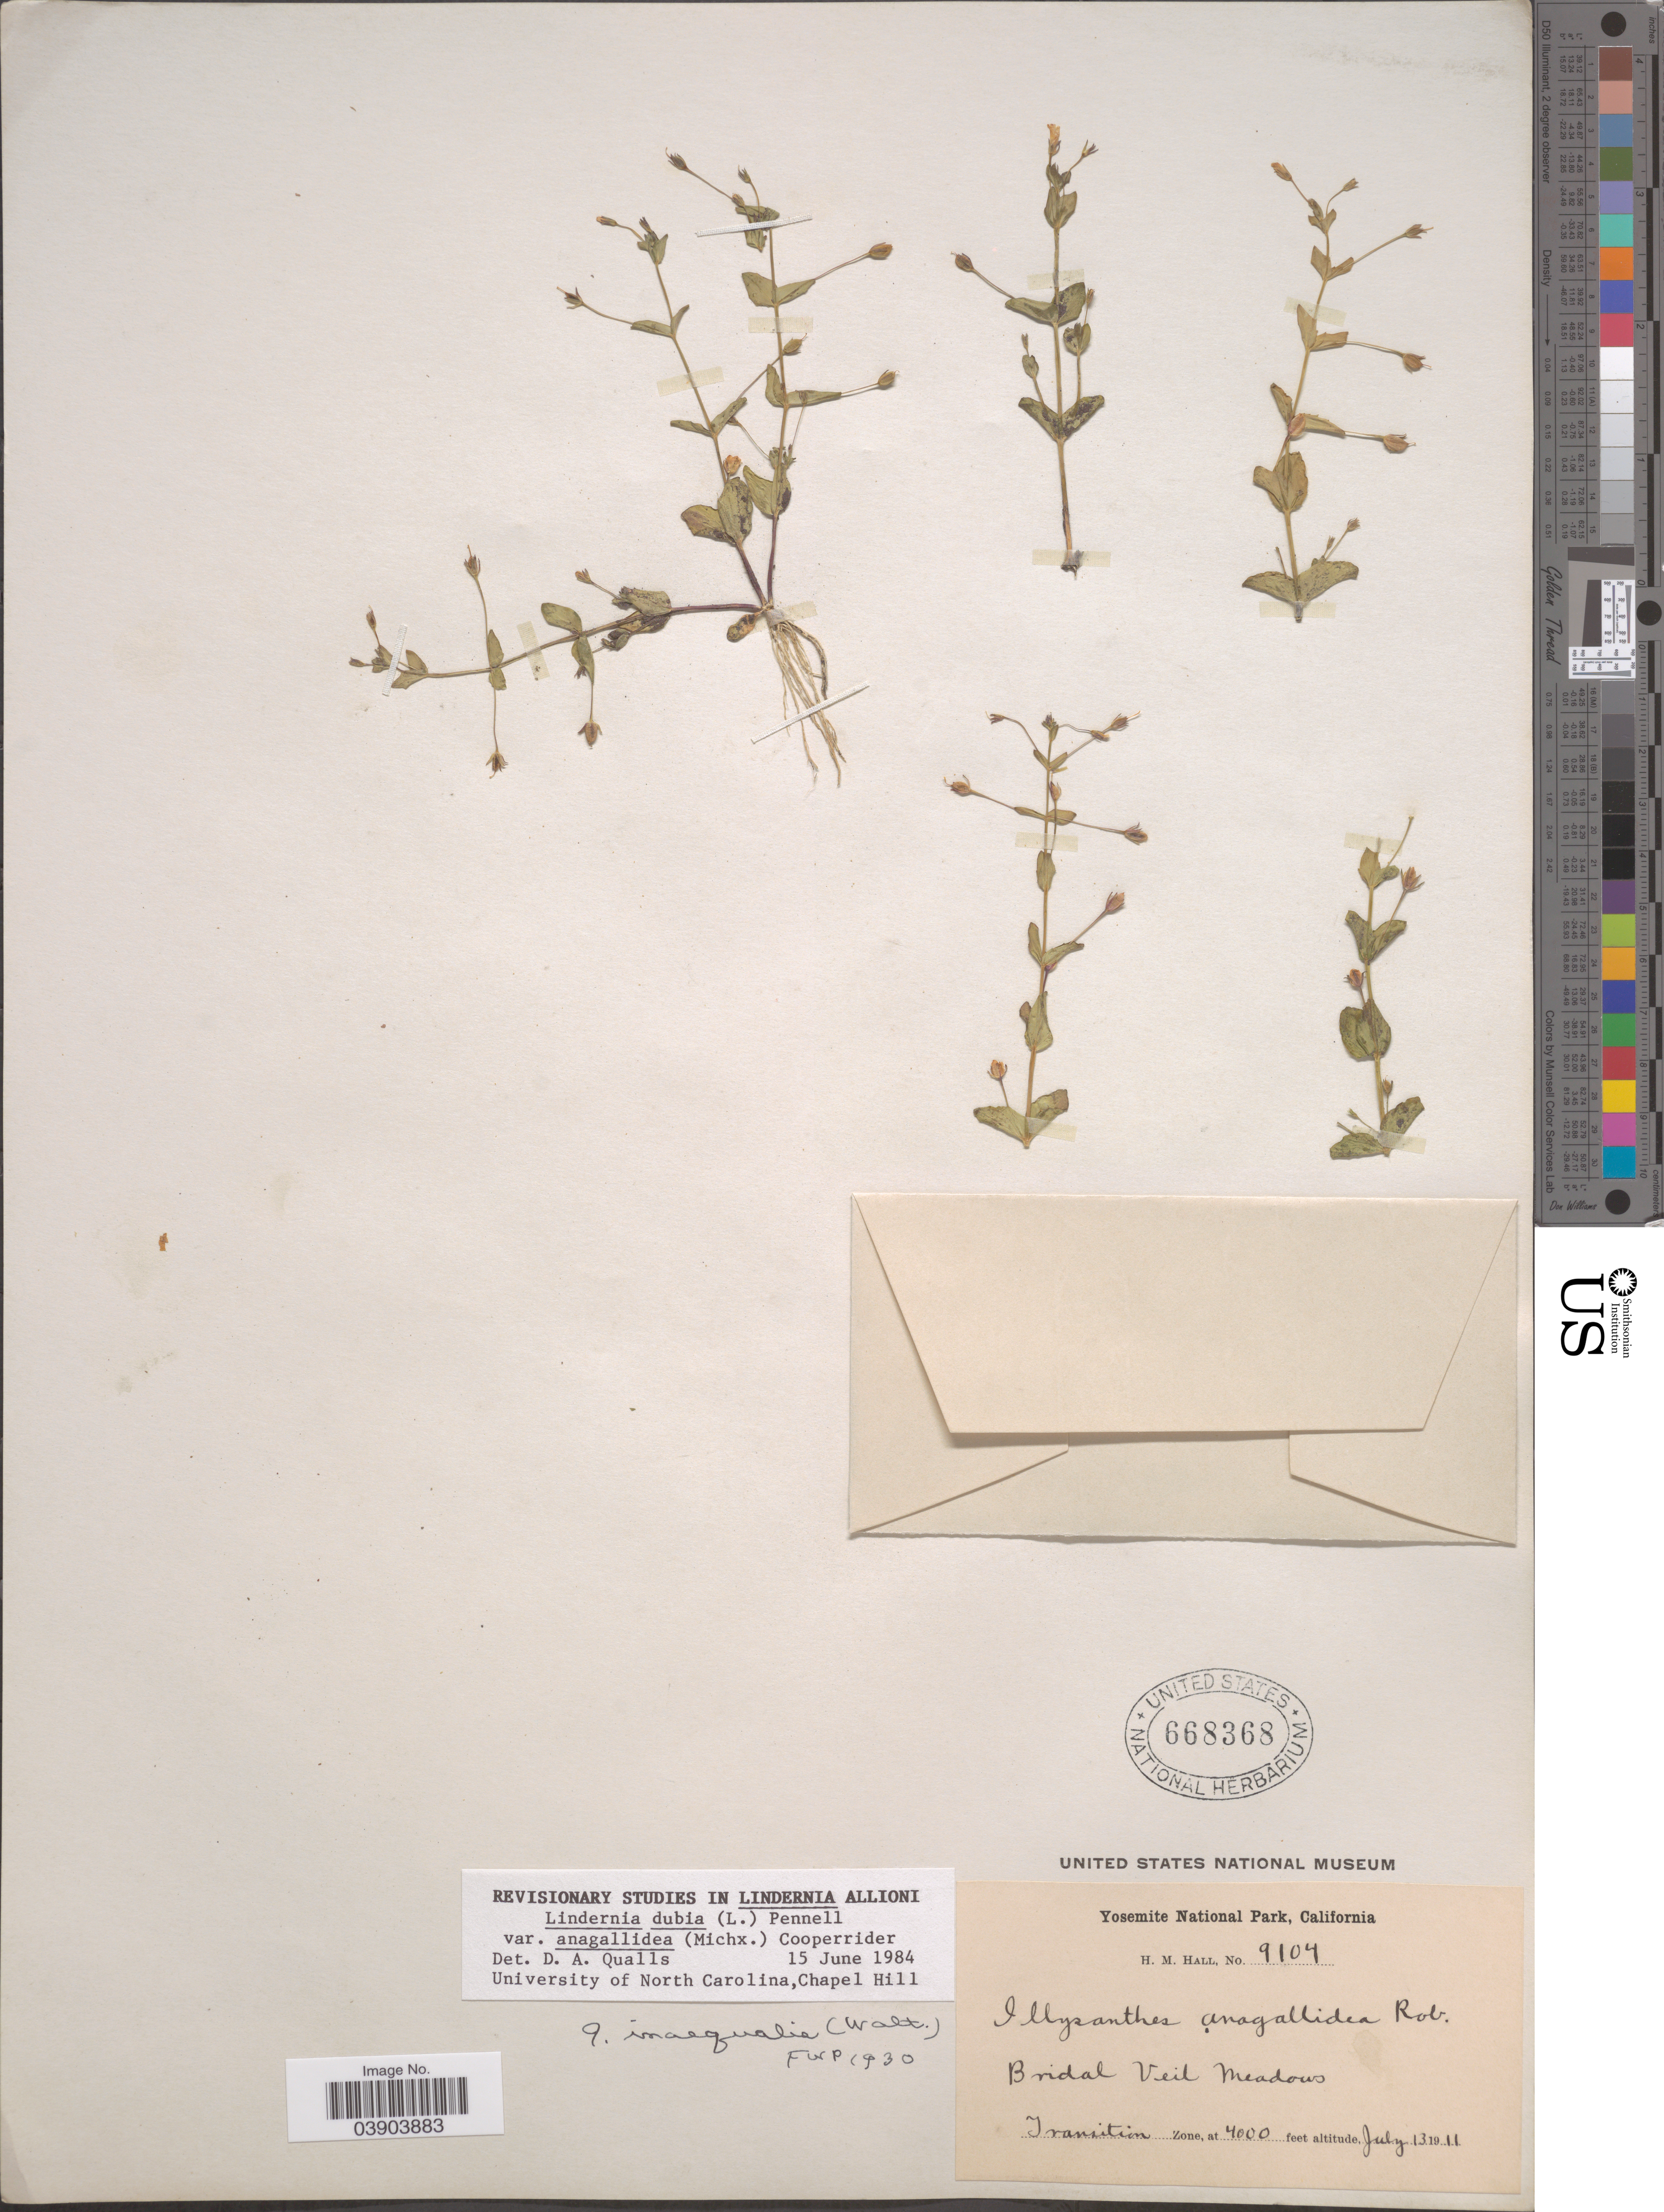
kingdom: Plantae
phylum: Tracheophyta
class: Magnoliopsida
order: Lamiales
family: Linderniaceae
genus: Lindernia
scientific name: Lindernia dubia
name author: (L.) Pennell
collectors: H. M. Hall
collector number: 9104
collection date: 1911-07-13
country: United States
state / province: California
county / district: Mariposa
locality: Yosemite National Park. Bridal Veil Meadows. Transition Zone.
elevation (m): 1219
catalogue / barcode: US 668368